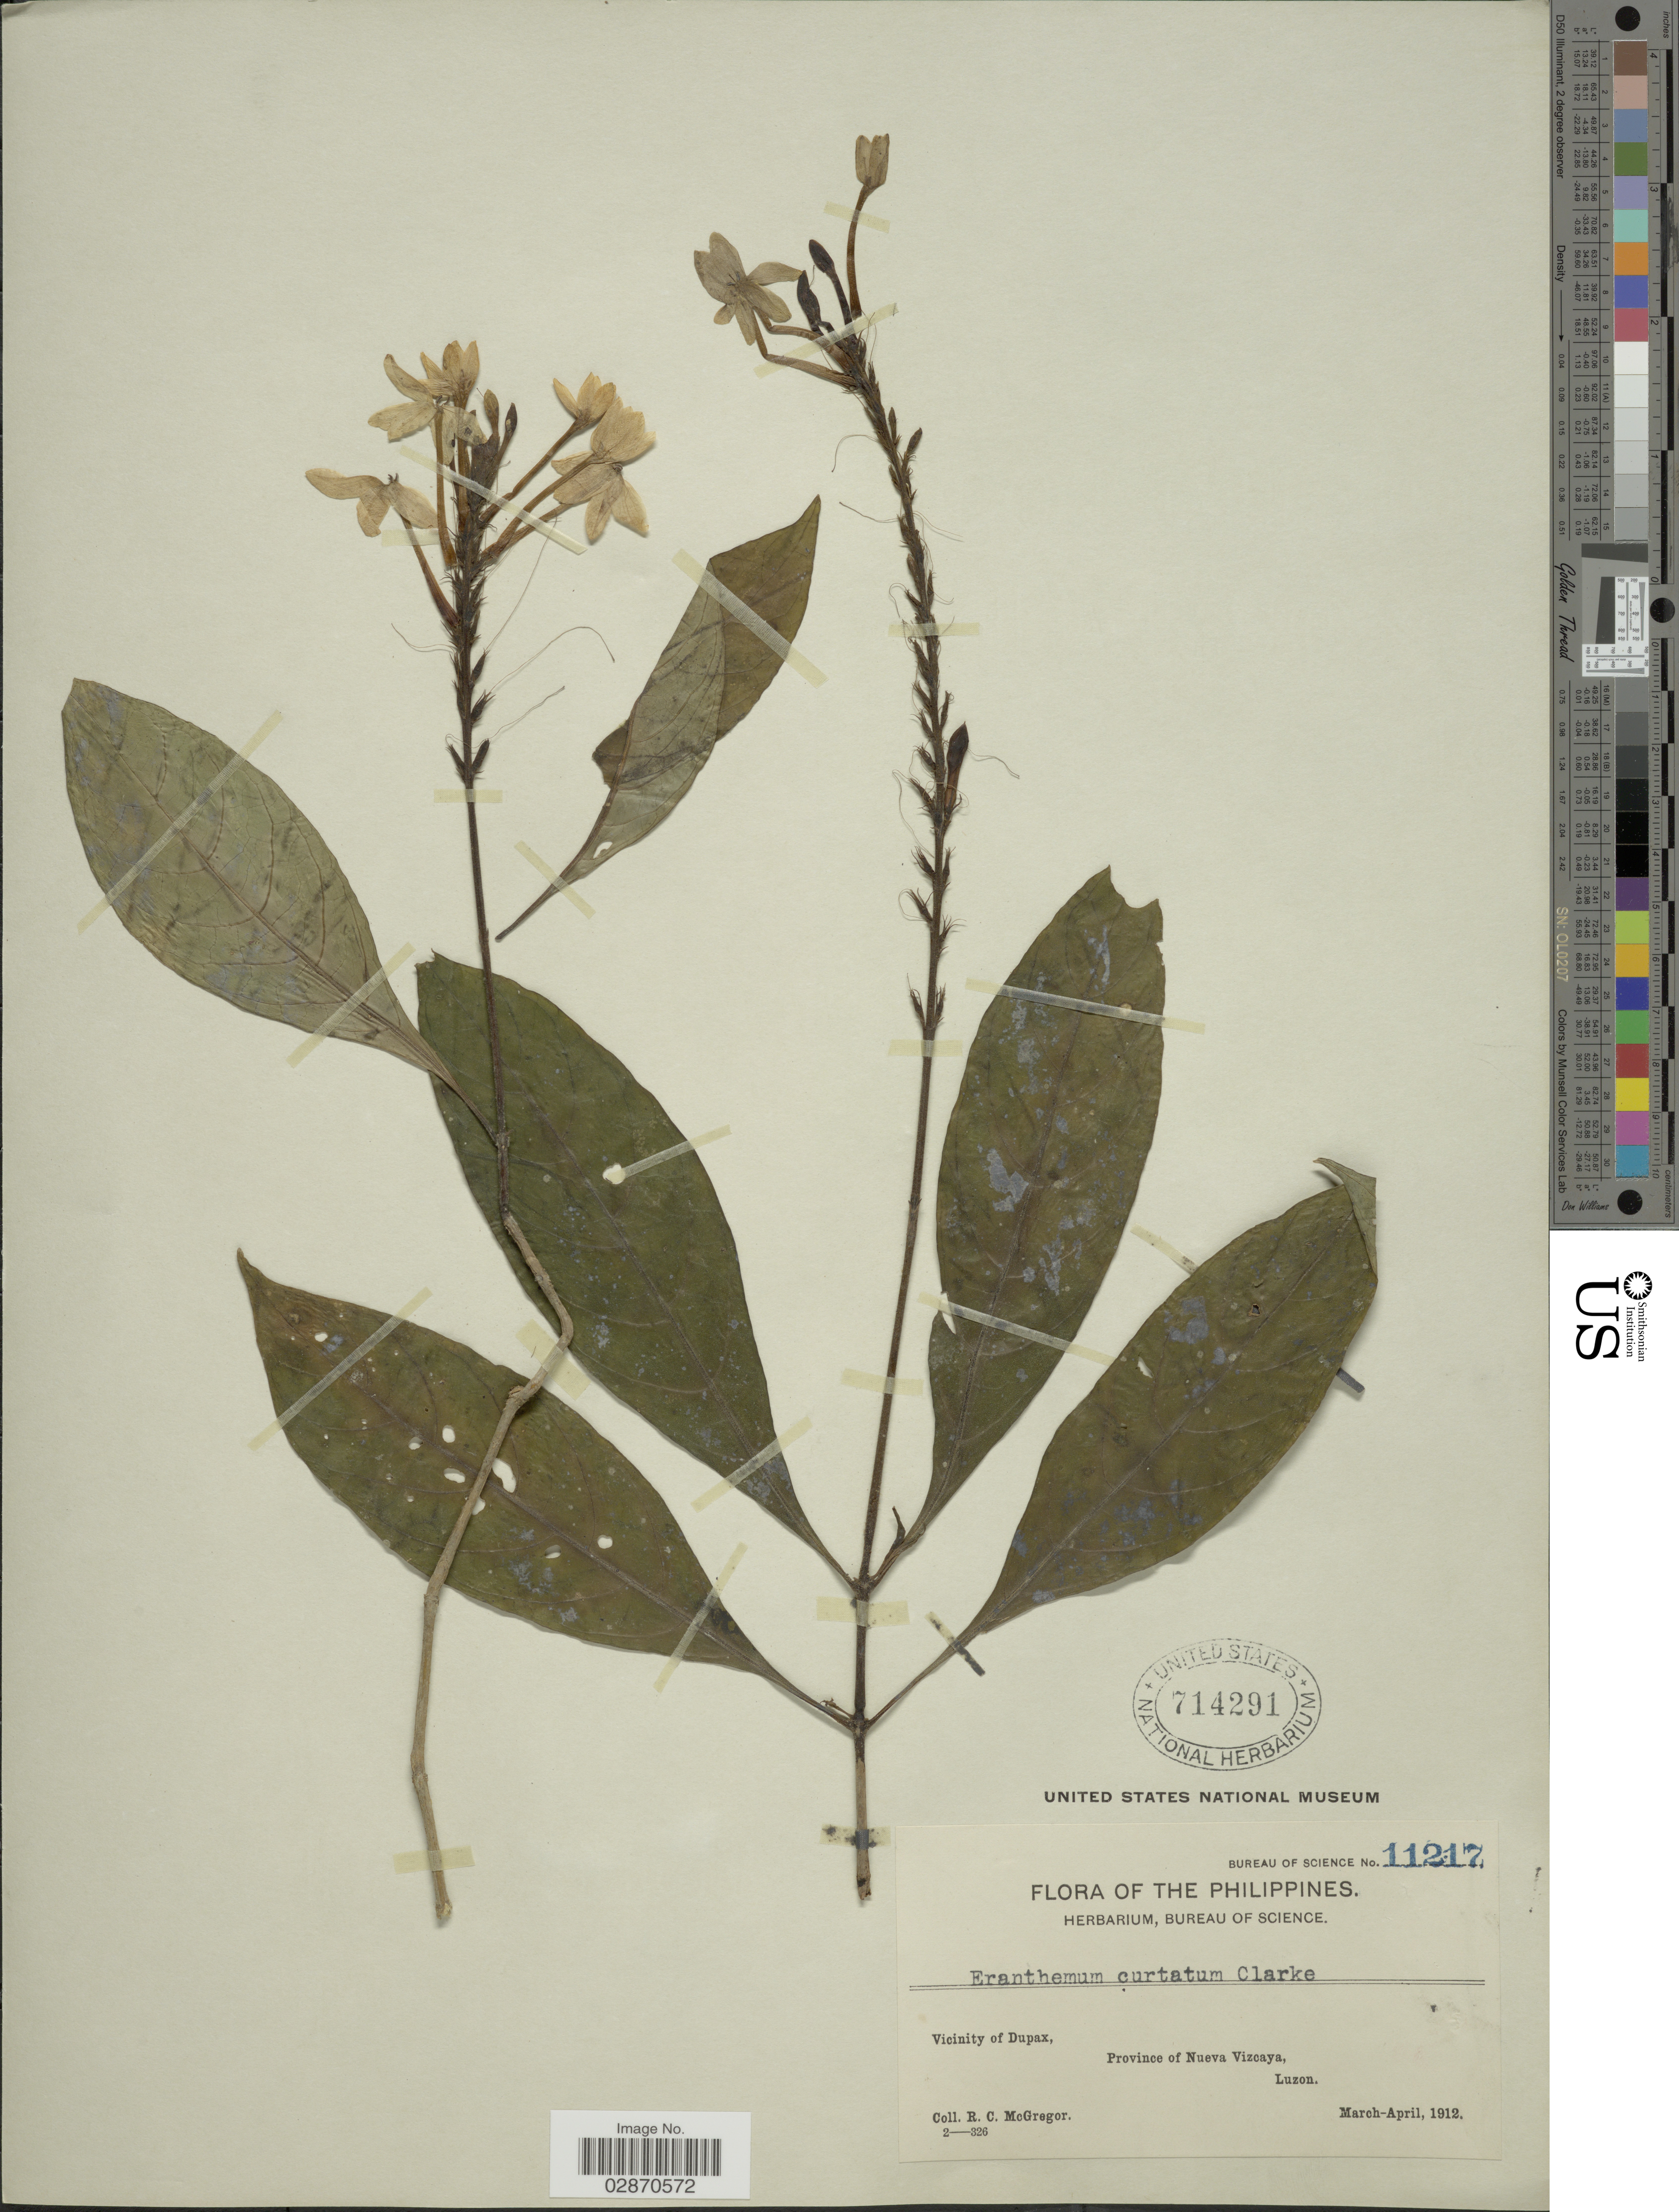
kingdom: Plantae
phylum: Tracheophyta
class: Magnoliopsida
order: Lamiales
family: Acanthaceae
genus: Pseuderanthemum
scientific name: Pseuderanthemum curtatum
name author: Merr.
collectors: R. C. McGregor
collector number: Bureau of Science 11217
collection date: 1912-03/1912-04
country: Philippines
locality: Vicinity of Dupaz, Province of Nueva Vizcaya, Luzon.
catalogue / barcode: US 714291